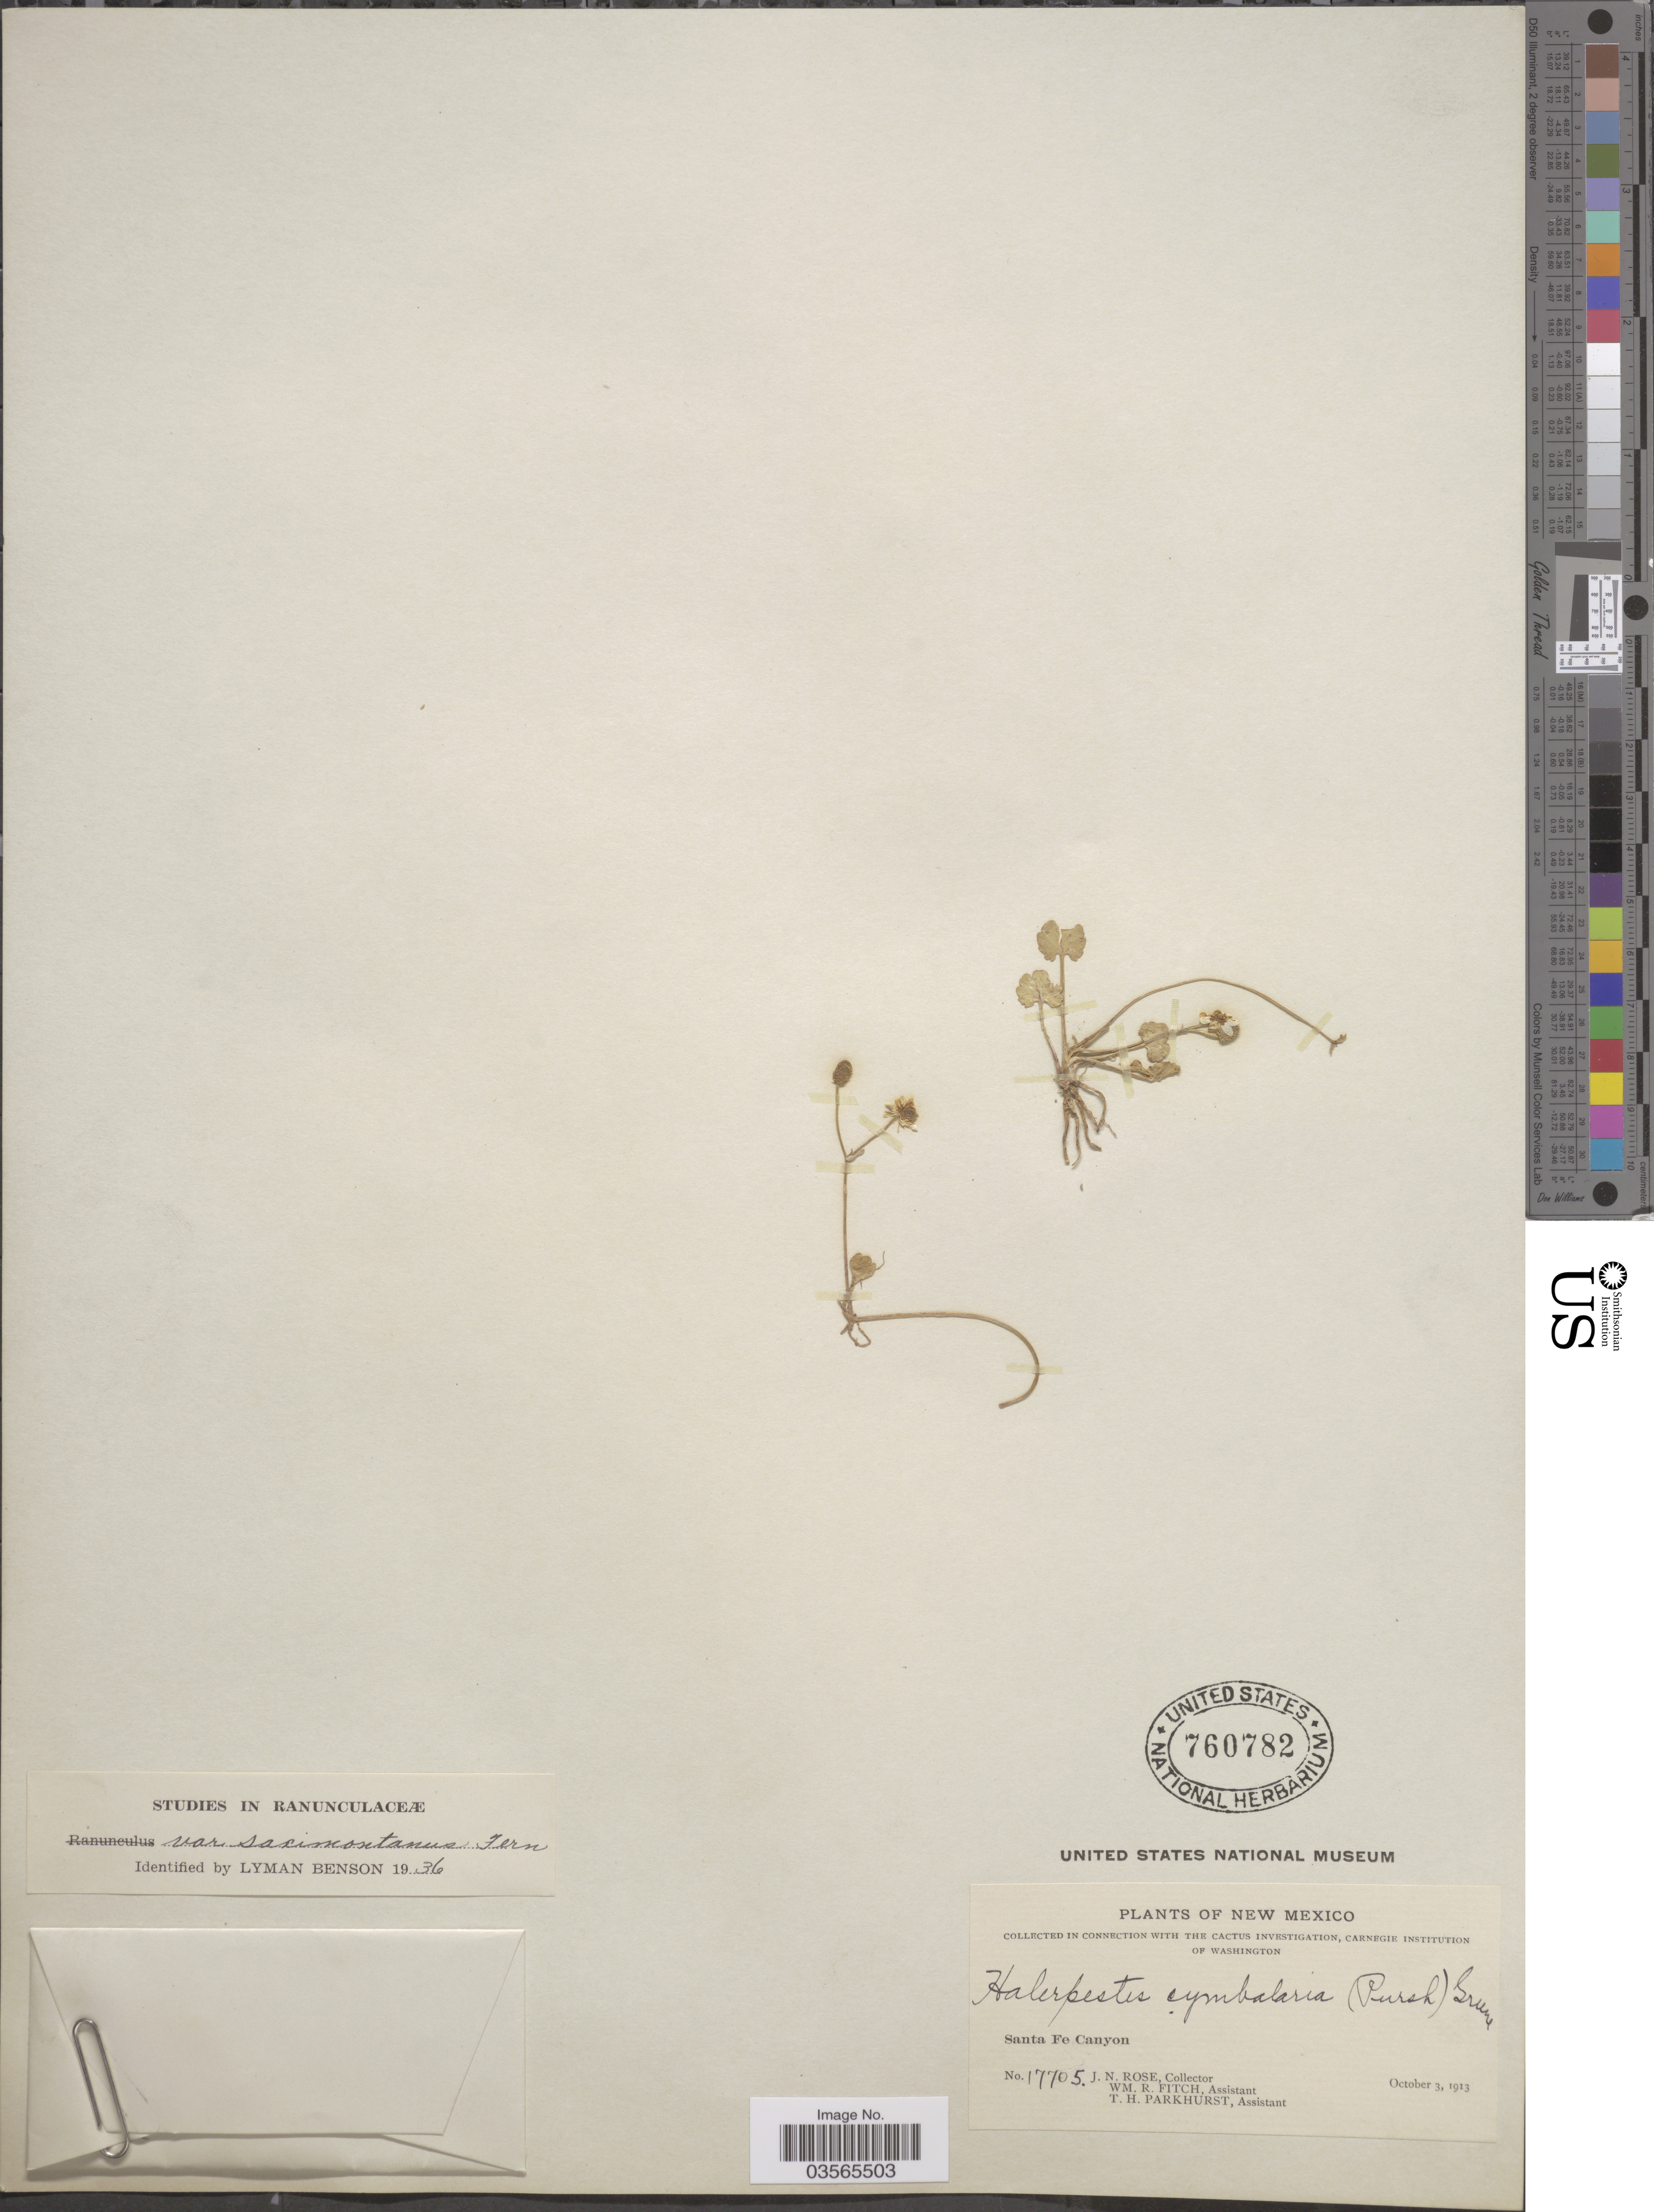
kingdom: Plantae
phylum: Tracheophyta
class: Magnoliopsida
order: Ranunculales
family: Ranunculaceae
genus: Halerpestes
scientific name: Halerpestes cymbalaria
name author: (Pursh) Greene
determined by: Strong, M. T., (US), Smithsonian Institution - National Museum of Natural History (UNITED STATES)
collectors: J. N. Rose, W. R. Fitch & T. Parkhurst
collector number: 17705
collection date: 1913-10-03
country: United States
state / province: New Mexico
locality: Santa Fe Canyon.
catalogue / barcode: US 760782